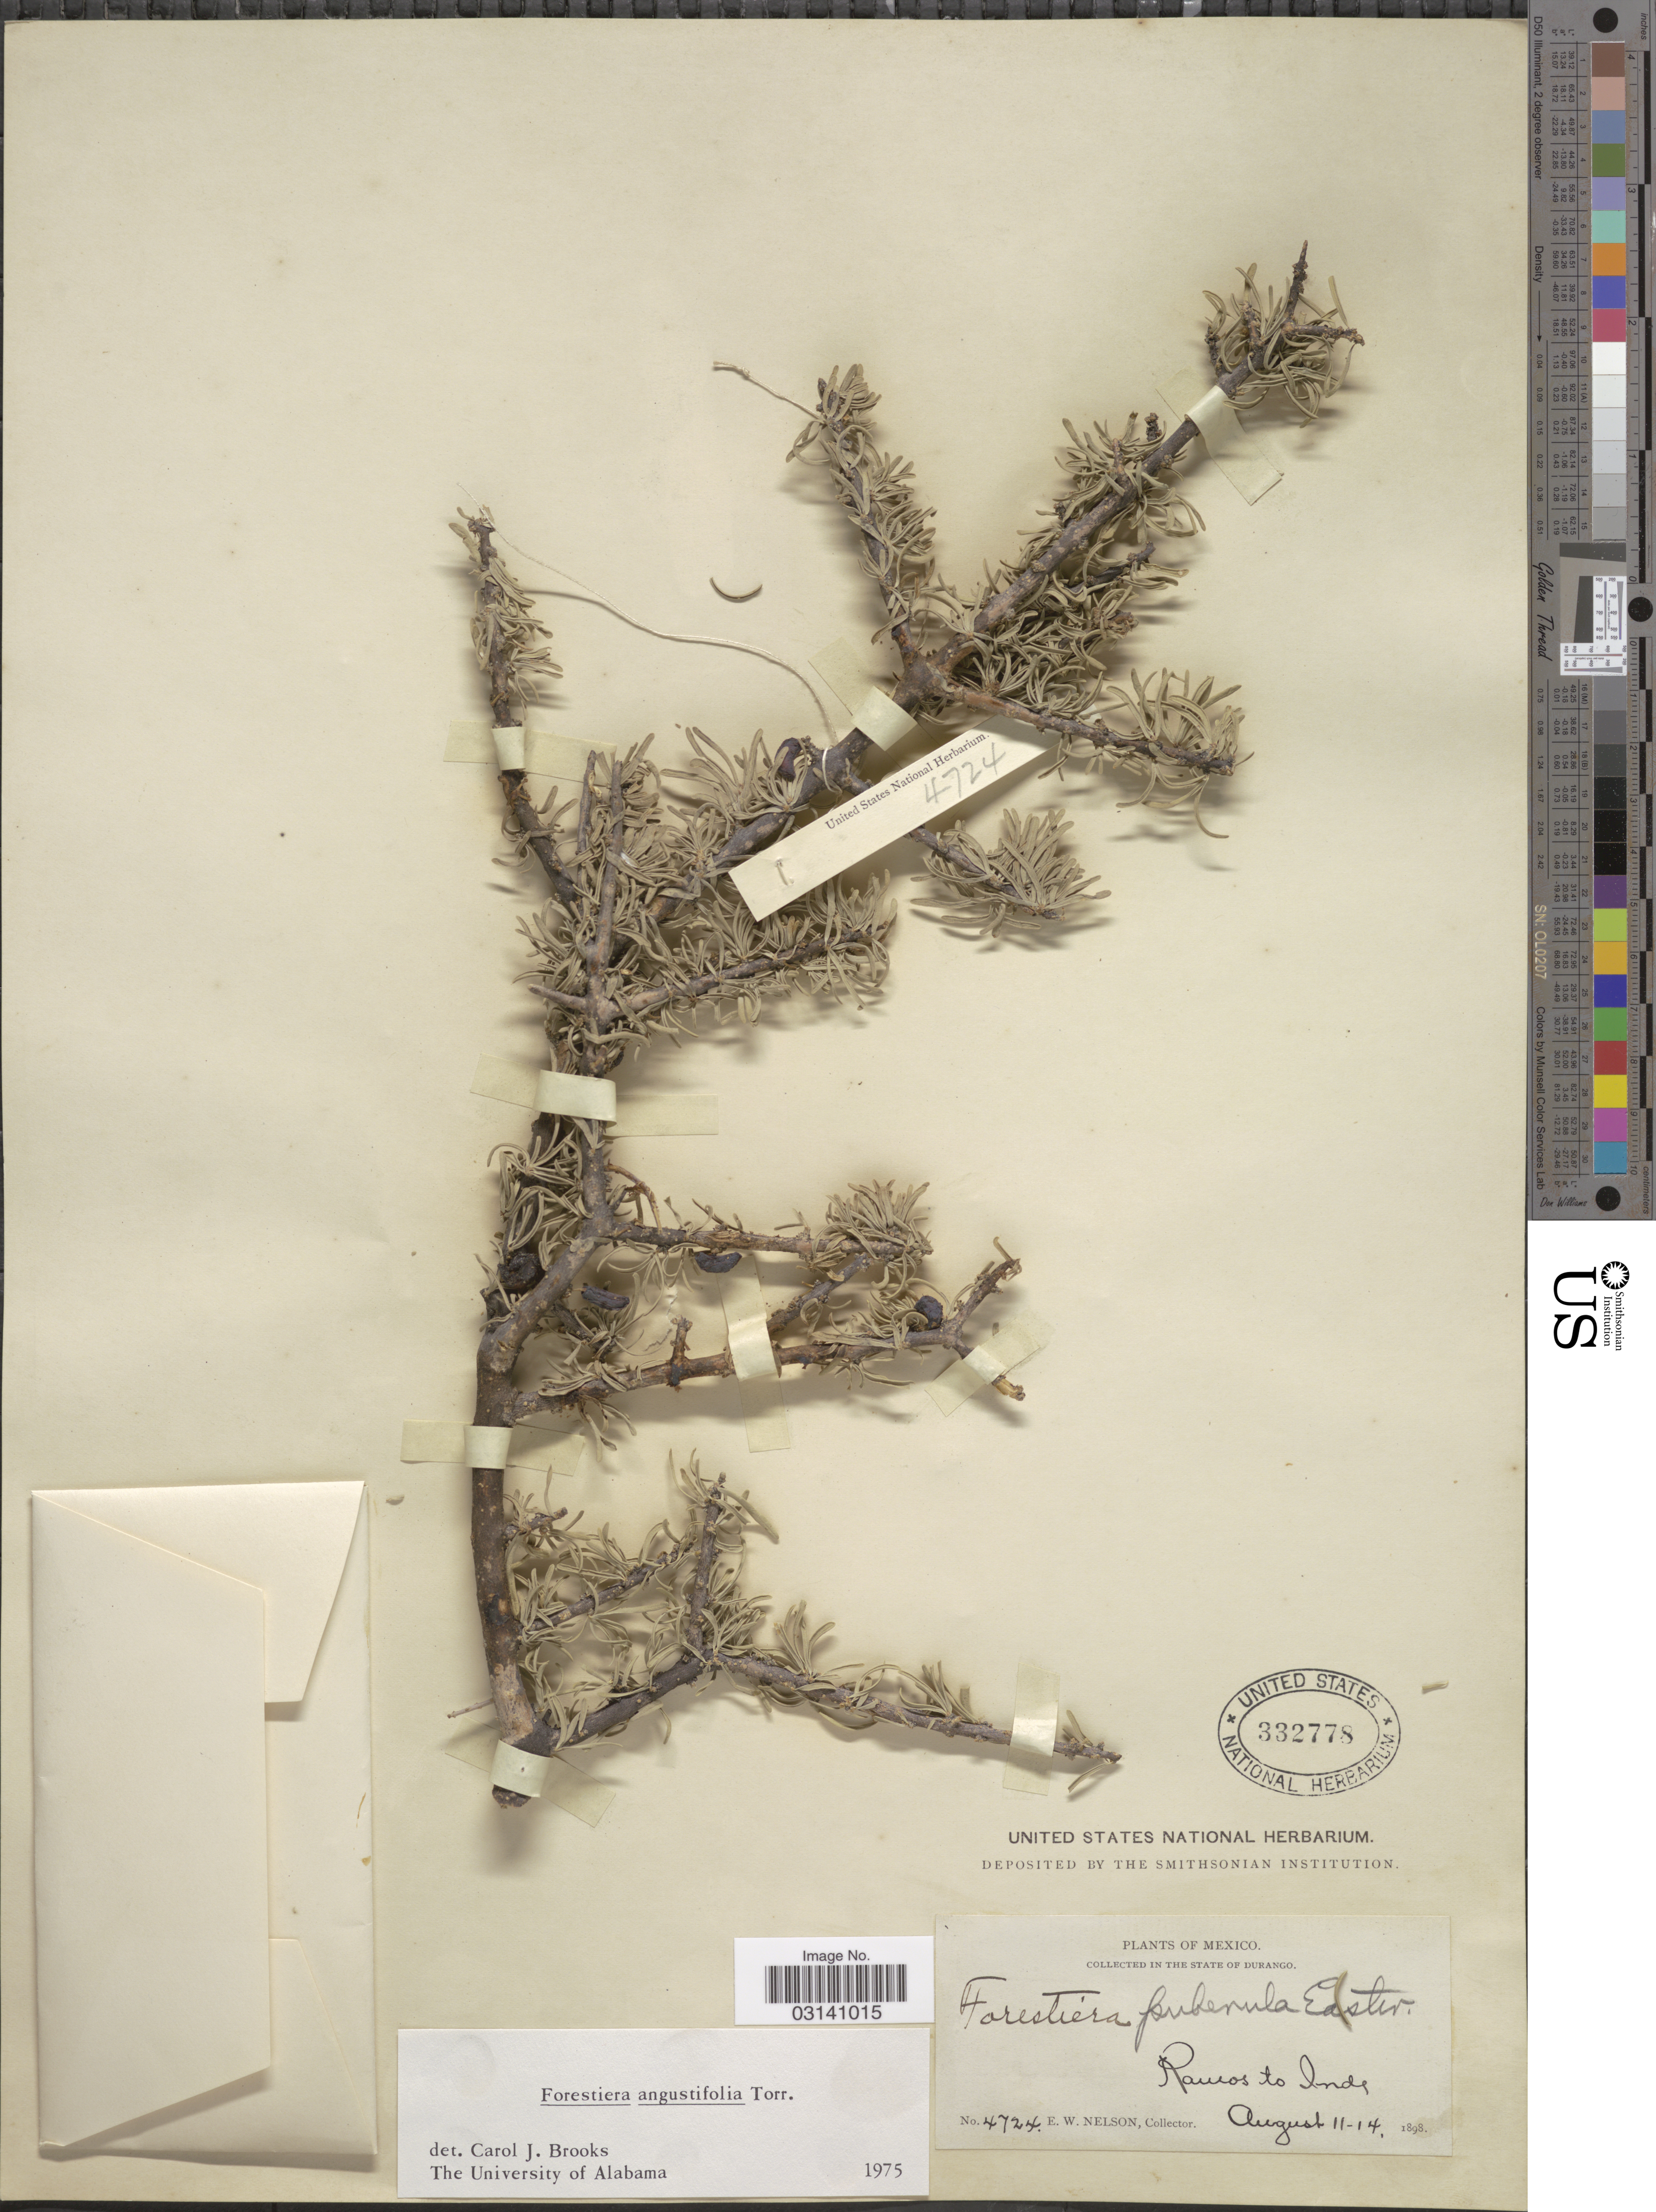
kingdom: Plantae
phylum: Tracheophyta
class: Magnoliopsida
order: Lamiales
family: Oleaceae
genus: Forestiera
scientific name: Forestiera angustifolia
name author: Torr.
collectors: E. W. Nelson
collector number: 4724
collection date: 1898-08-11/1898-08-14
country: Mexico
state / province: Durango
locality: Ramos to Inde.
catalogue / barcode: US 332778